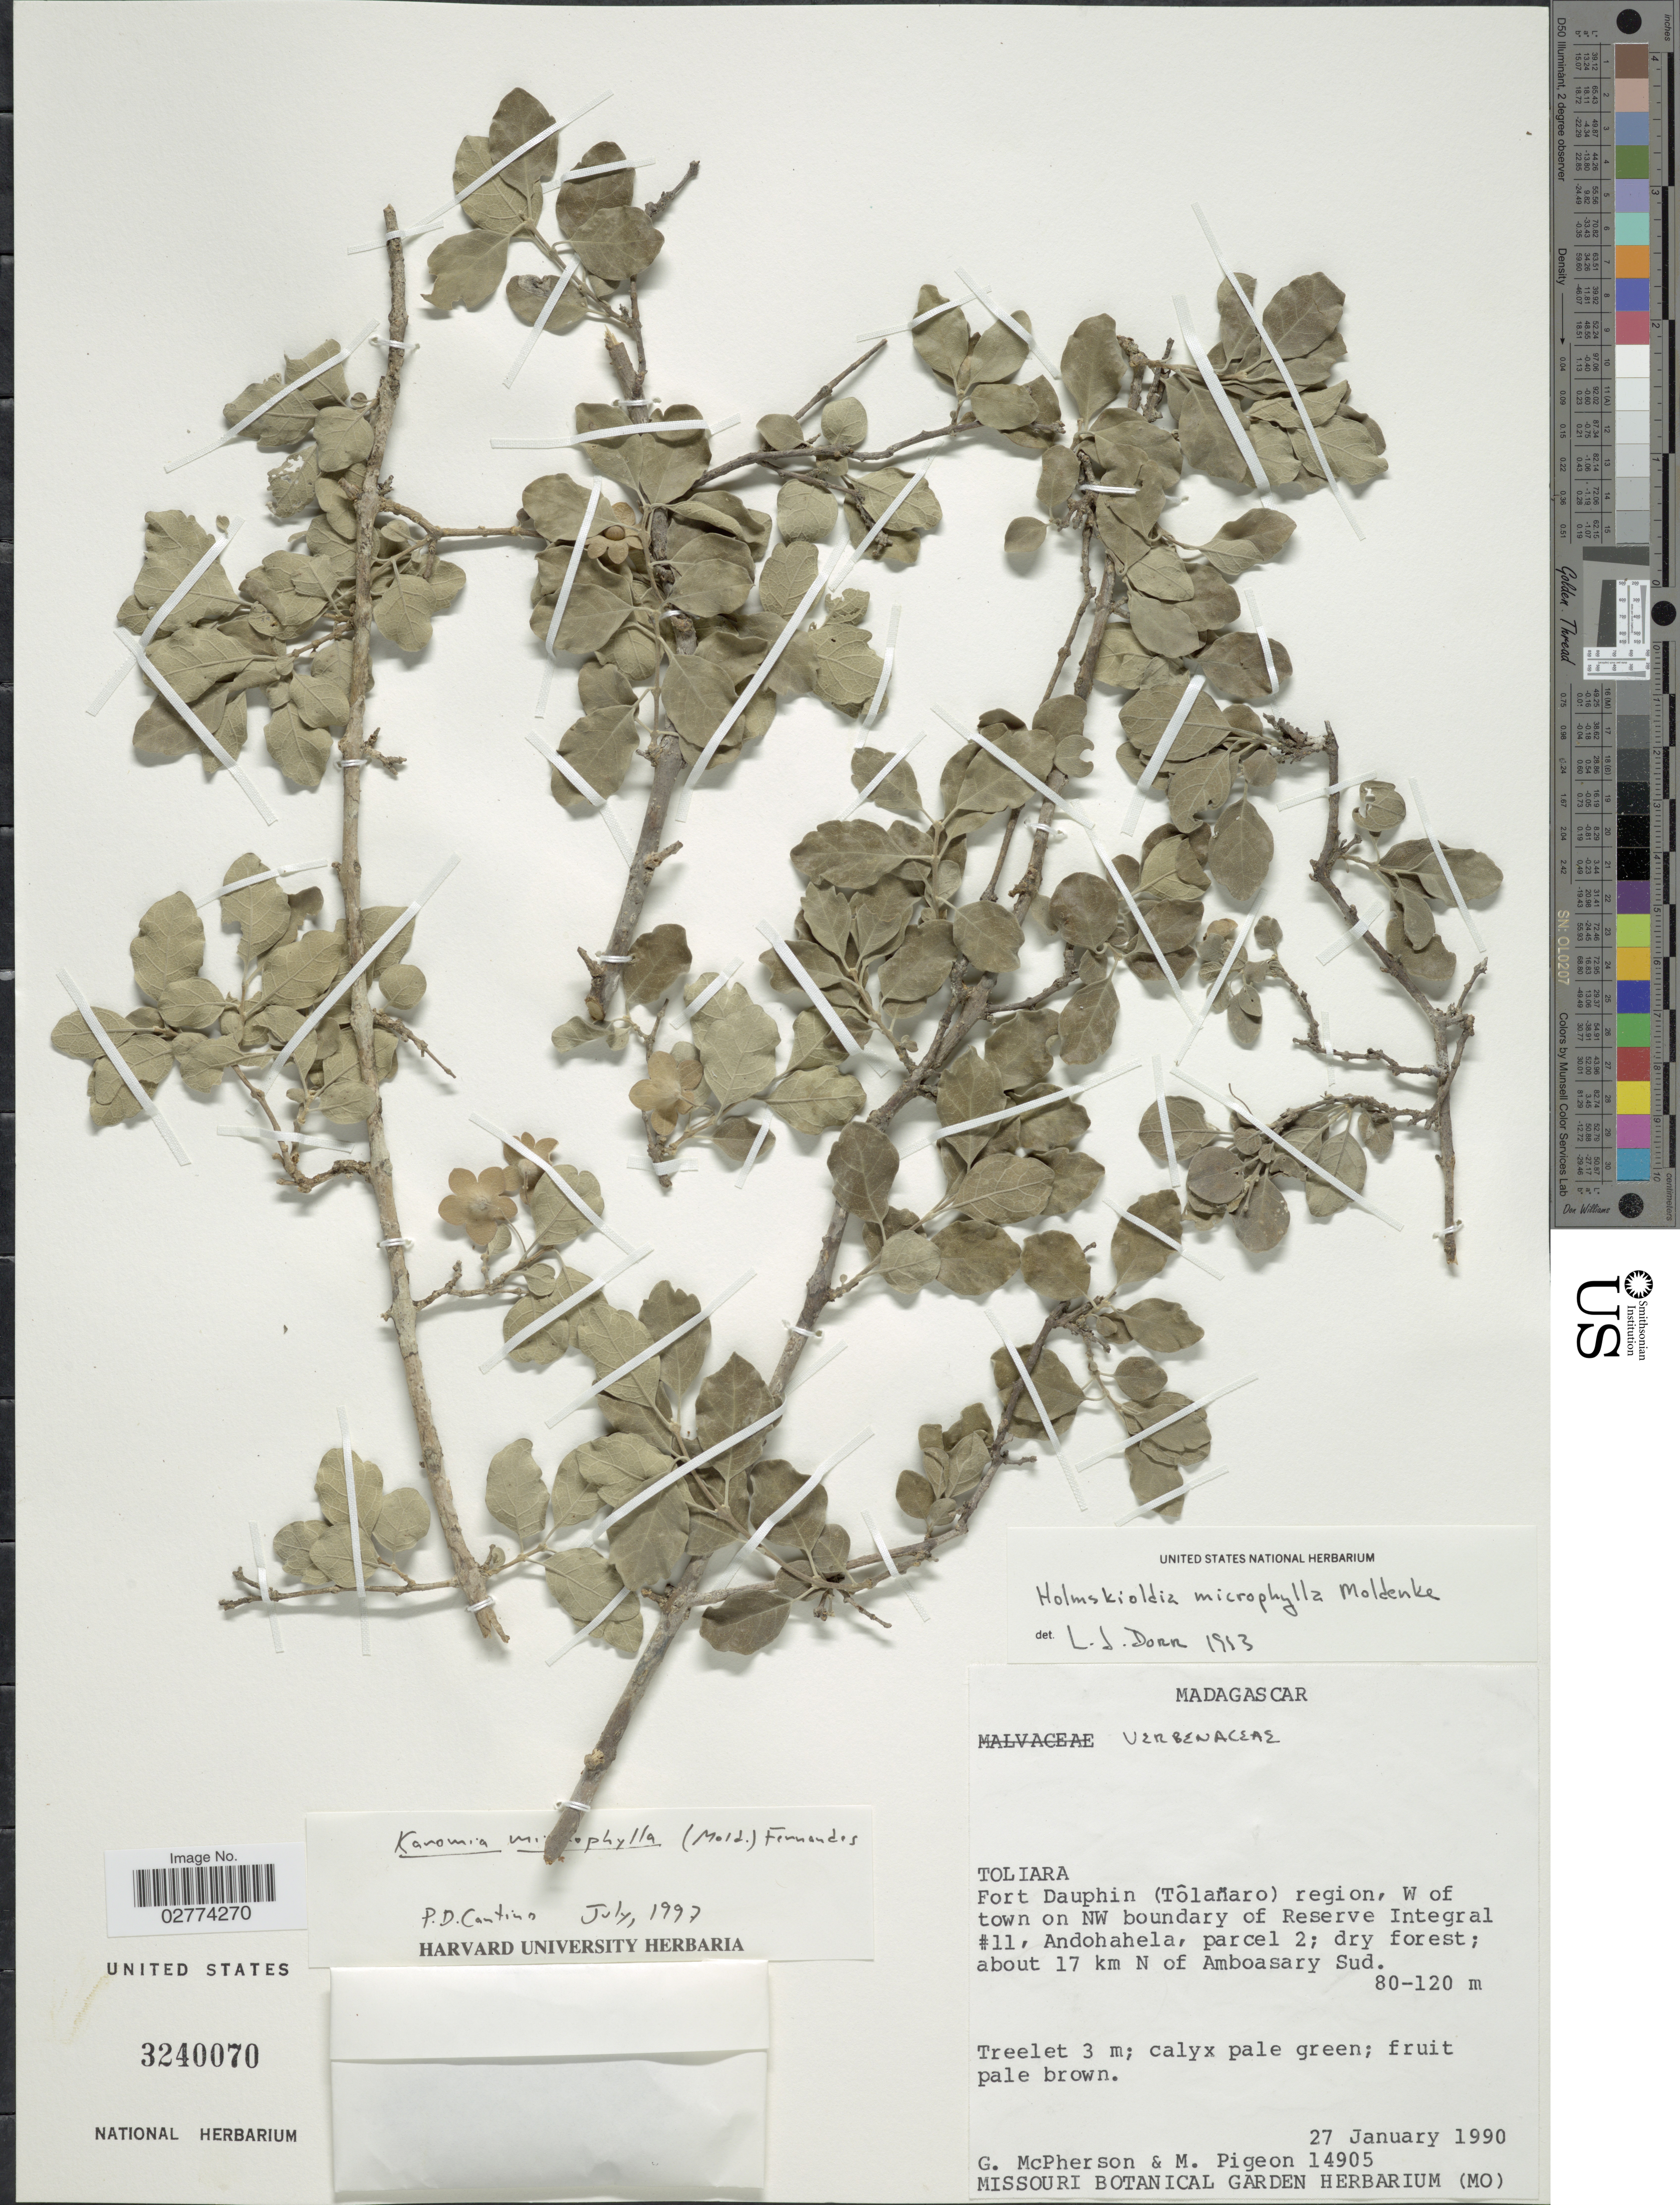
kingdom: Plantae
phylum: Tracheophyta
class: Magnoliopsida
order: Lamiales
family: Lamiaceae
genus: Karomia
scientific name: Karomia microphylla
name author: (Moldenke) R. Fern.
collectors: G. McPherson & M. Pigeon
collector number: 14905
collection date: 1990-01-27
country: Madagascar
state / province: Anosy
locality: Fort Dauphin (Tôlanaro) region, W of town on NW boundary of Reserve Integral #11, Andohahela, parcel 2; dry forest; about 17 km N of Amboasary Sud.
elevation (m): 80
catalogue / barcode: US 3240070